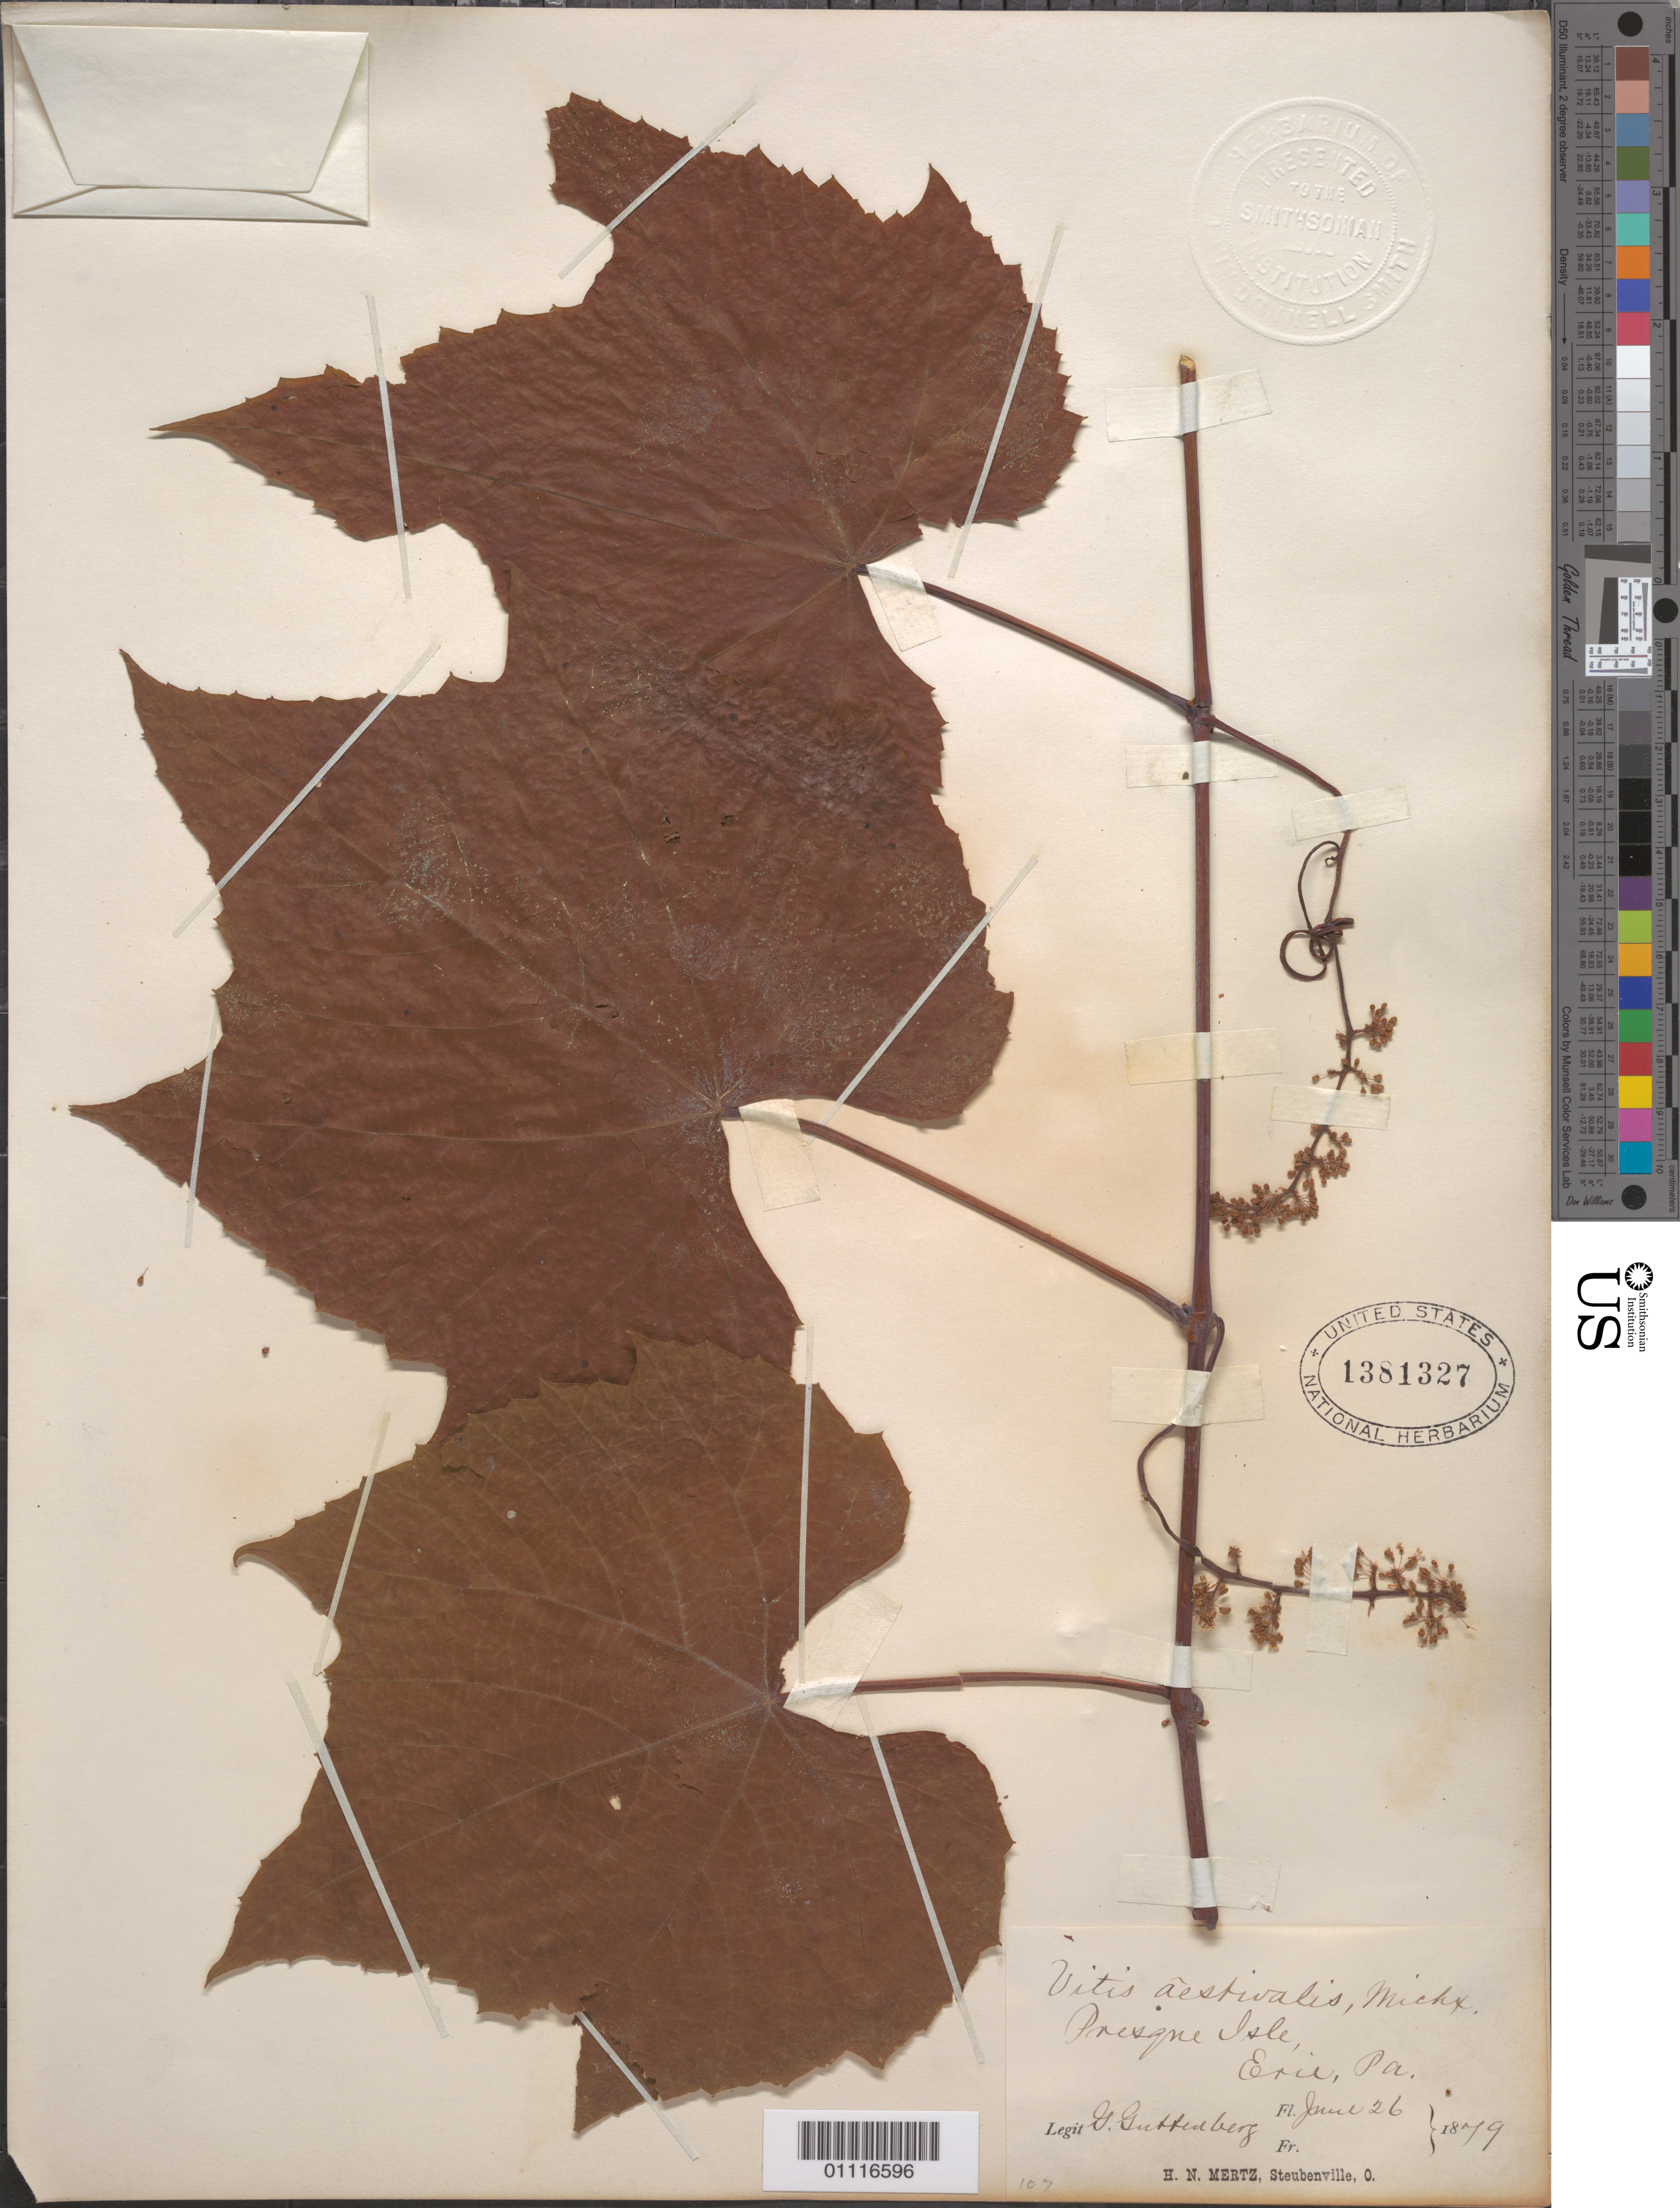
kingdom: Plantae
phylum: Tracheophyta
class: Magnoliopsida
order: Vitales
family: Vitaceae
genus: Vitis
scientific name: Vitis aestivalis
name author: Michx.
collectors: R. G. von Guttenberg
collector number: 107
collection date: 1897-06-26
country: United States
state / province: Pennsylvania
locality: Presque Isle, Erie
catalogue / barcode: US 1381327